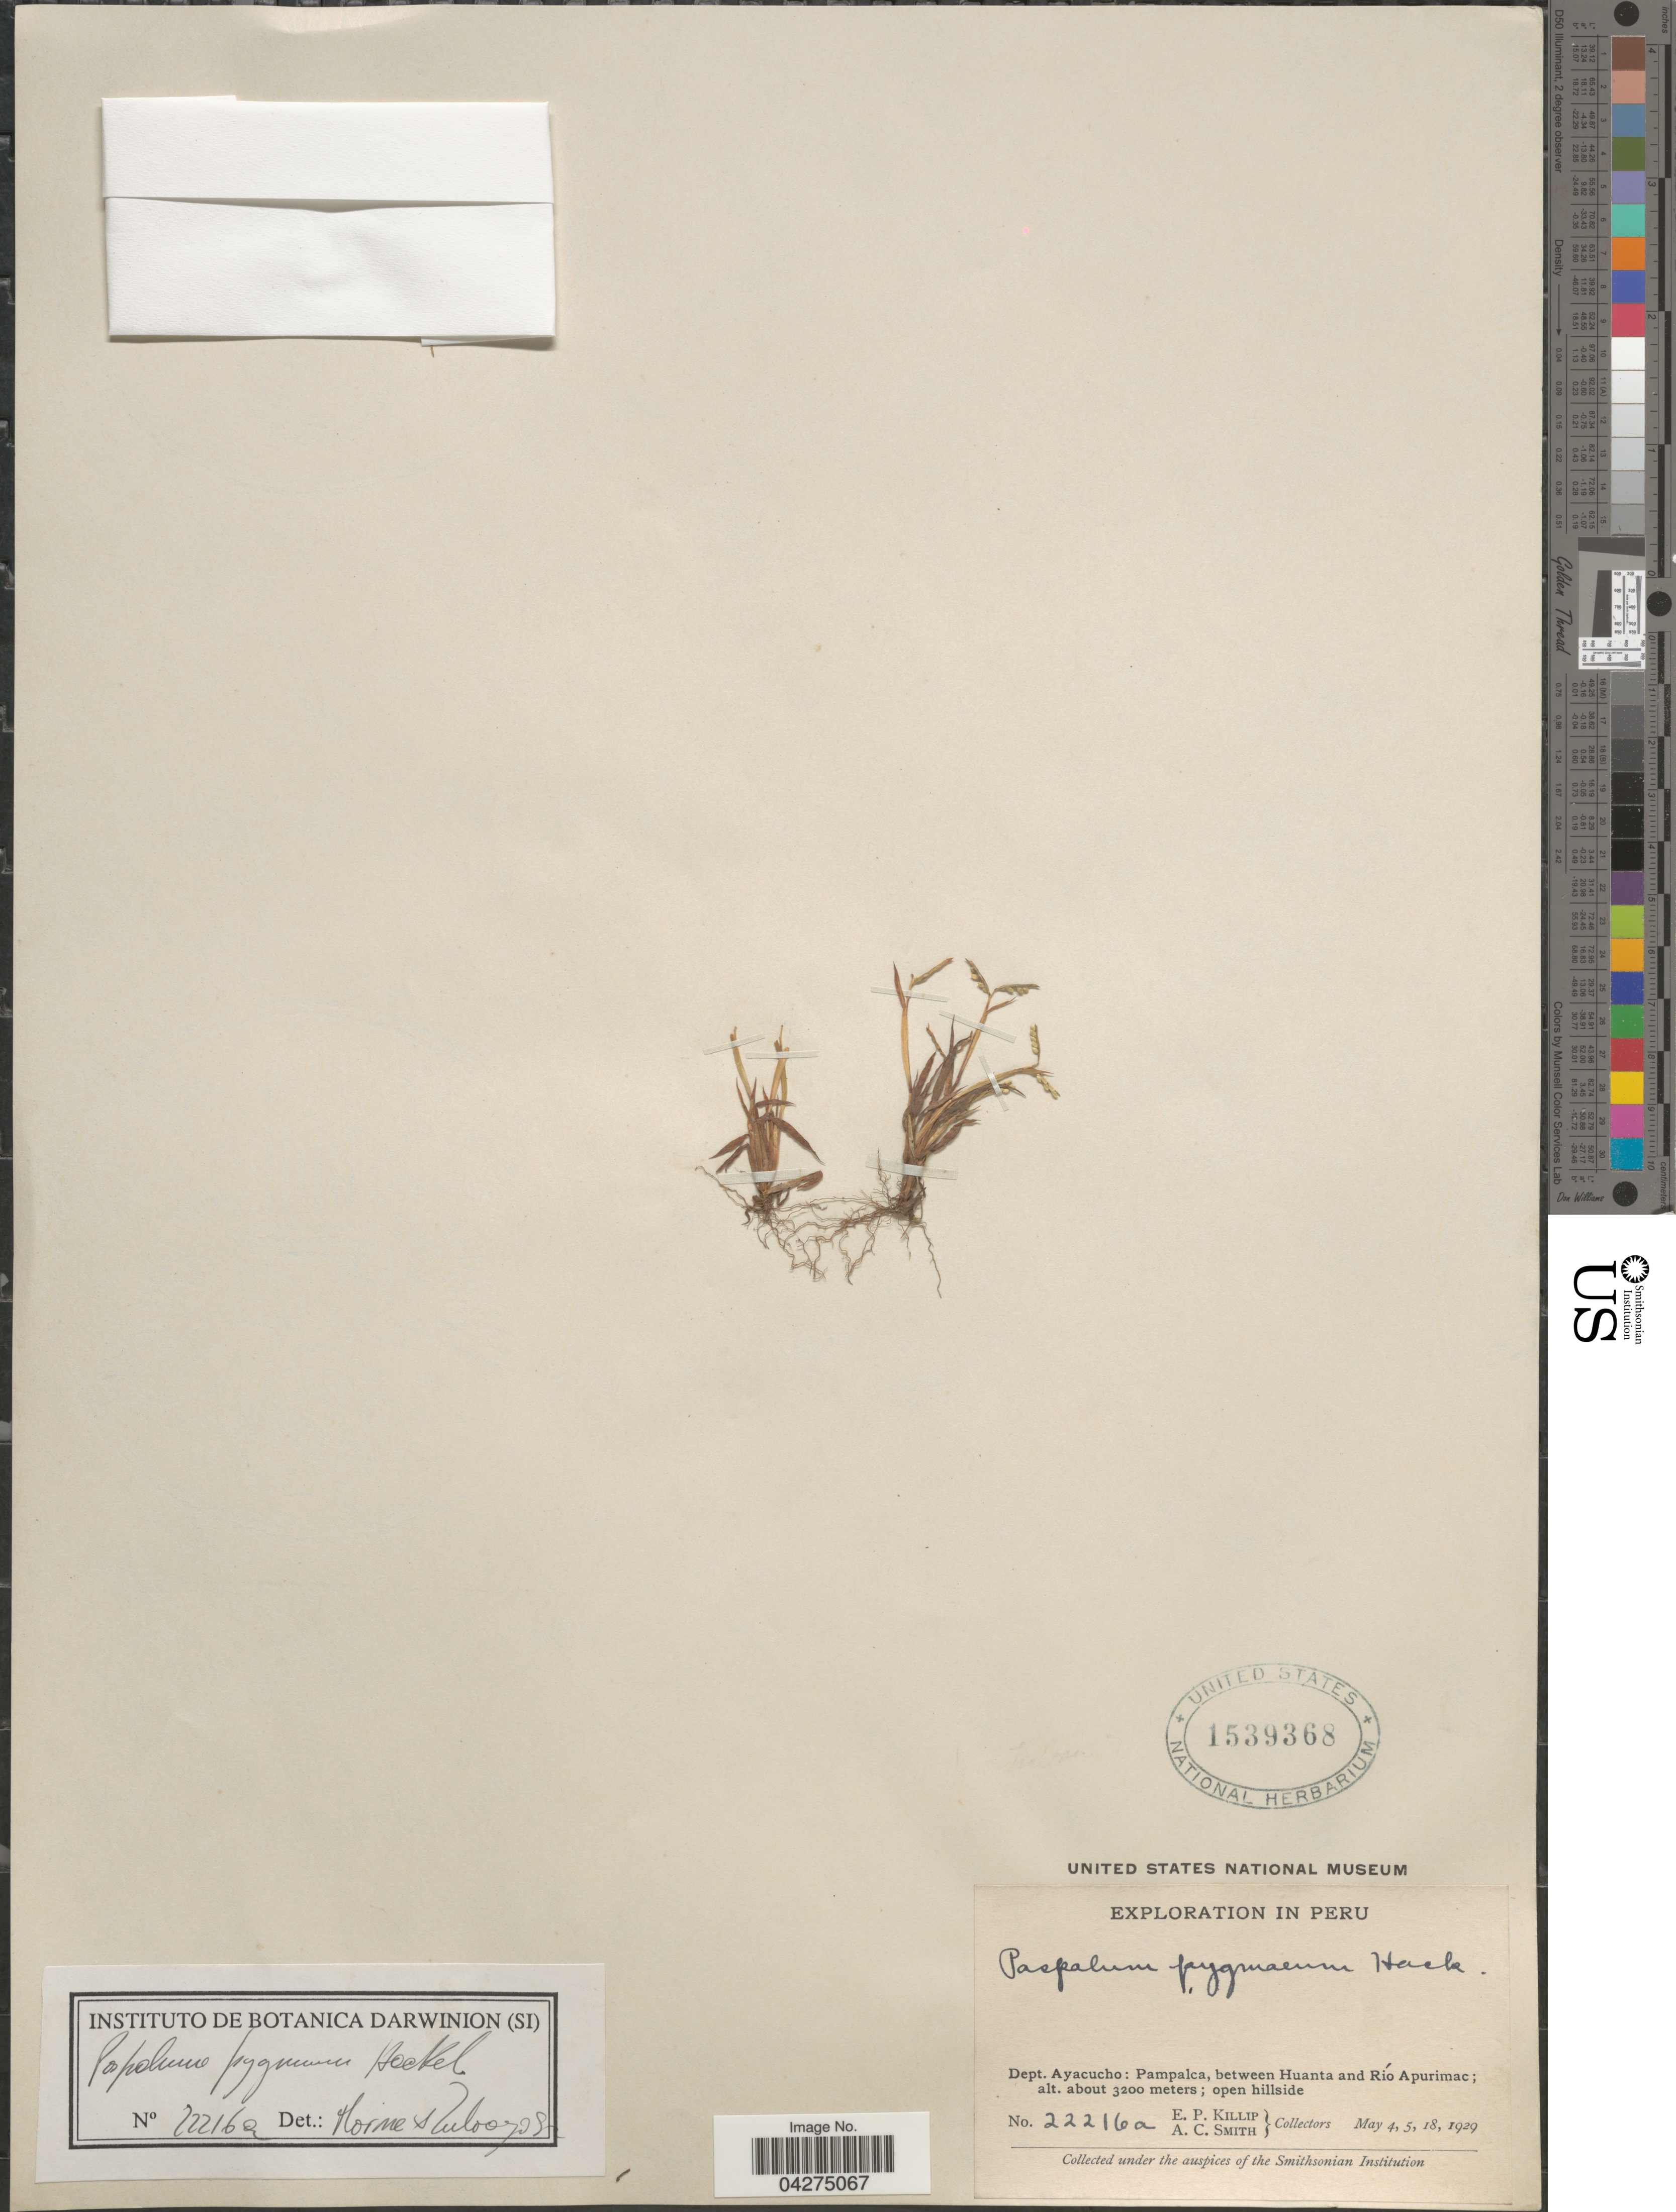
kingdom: Plantae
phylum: Tracheophyta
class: Liliopsida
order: Poales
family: Poaceae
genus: Paspalum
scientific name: Paspalum pygmaeum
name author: Hack.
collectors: E. P. Killip & A. C. Smith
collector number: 22216a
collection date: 1929-05-04/1929-05-18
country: Peru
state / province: Ayacucho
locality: Exploration in Peru. Dept. Ayacucho: Pampalca, between Huanta and Río Apurimac; open hillside.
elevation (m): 3200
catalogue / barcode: US 1539368